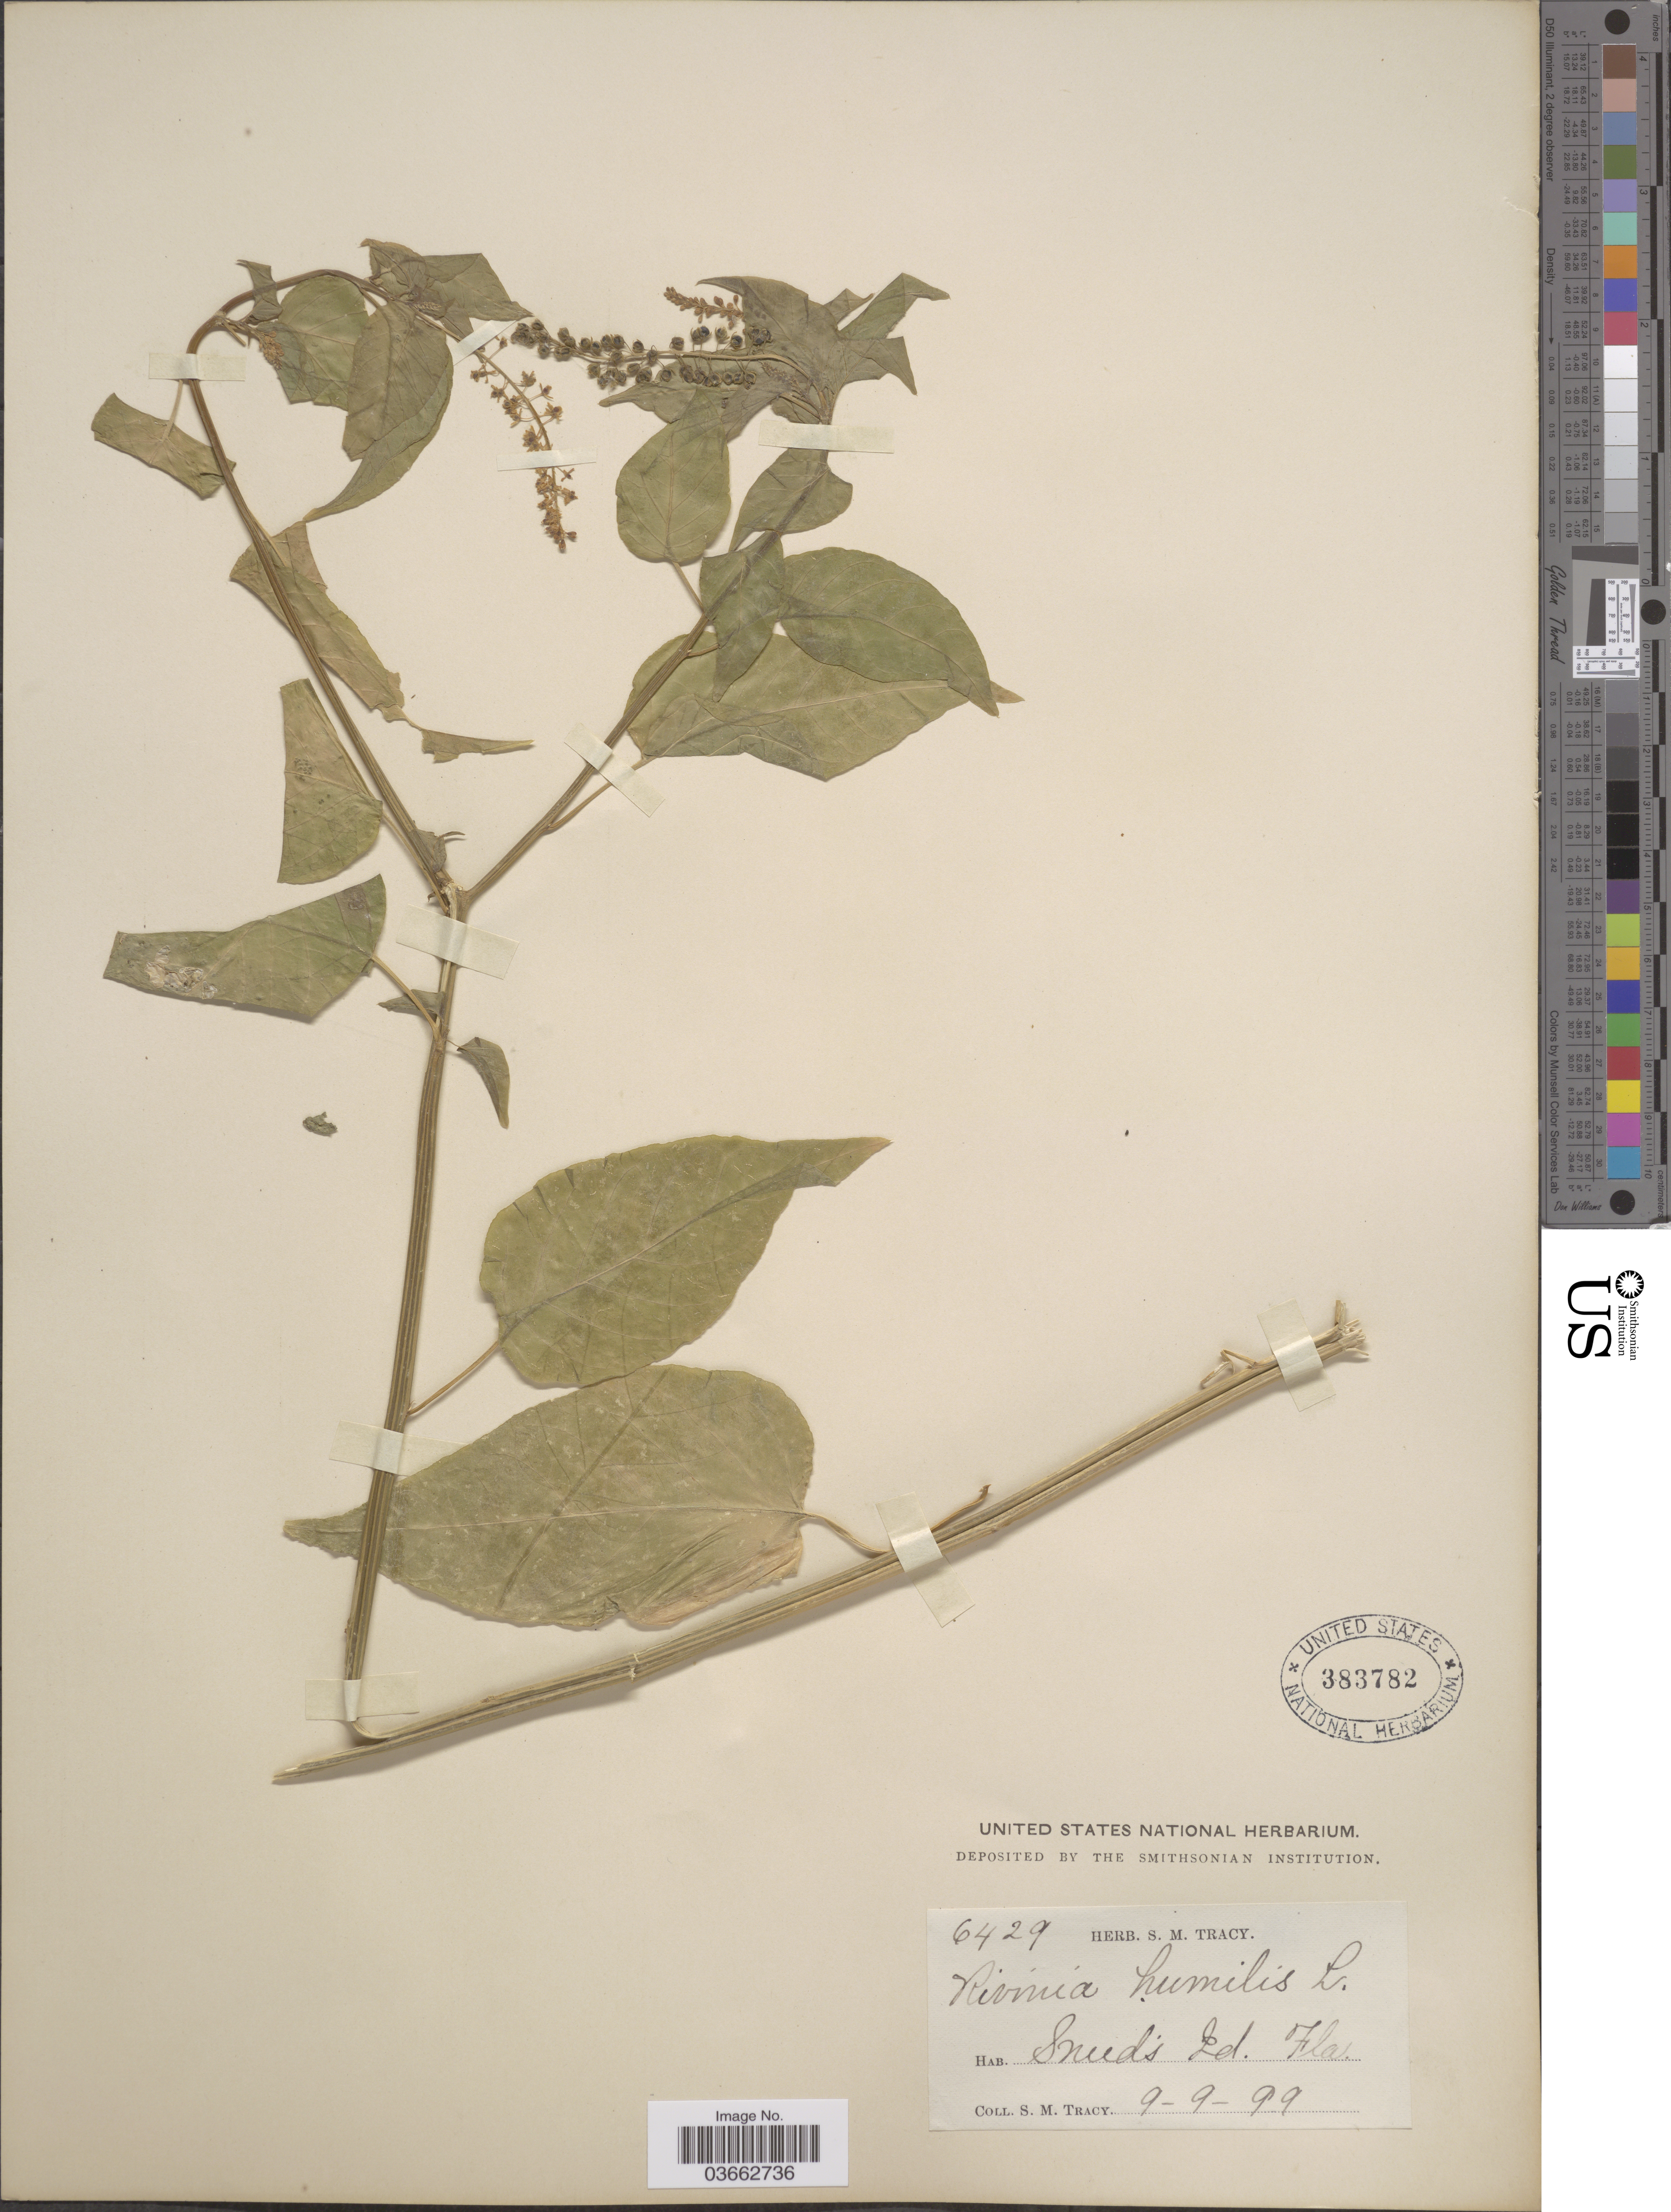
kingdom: Plantae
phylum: Tracheophyta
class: Magnoliopsida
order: Caryophyllales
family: Phytolaccaceae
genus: Rivina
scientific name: Rivina humilis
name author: L.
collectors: S. M. Tracy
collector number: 6429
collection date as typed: Transcribed d/m/y: 9/9/99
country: United States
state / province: Florida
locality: Sneed's Id.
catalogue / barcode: US 383782